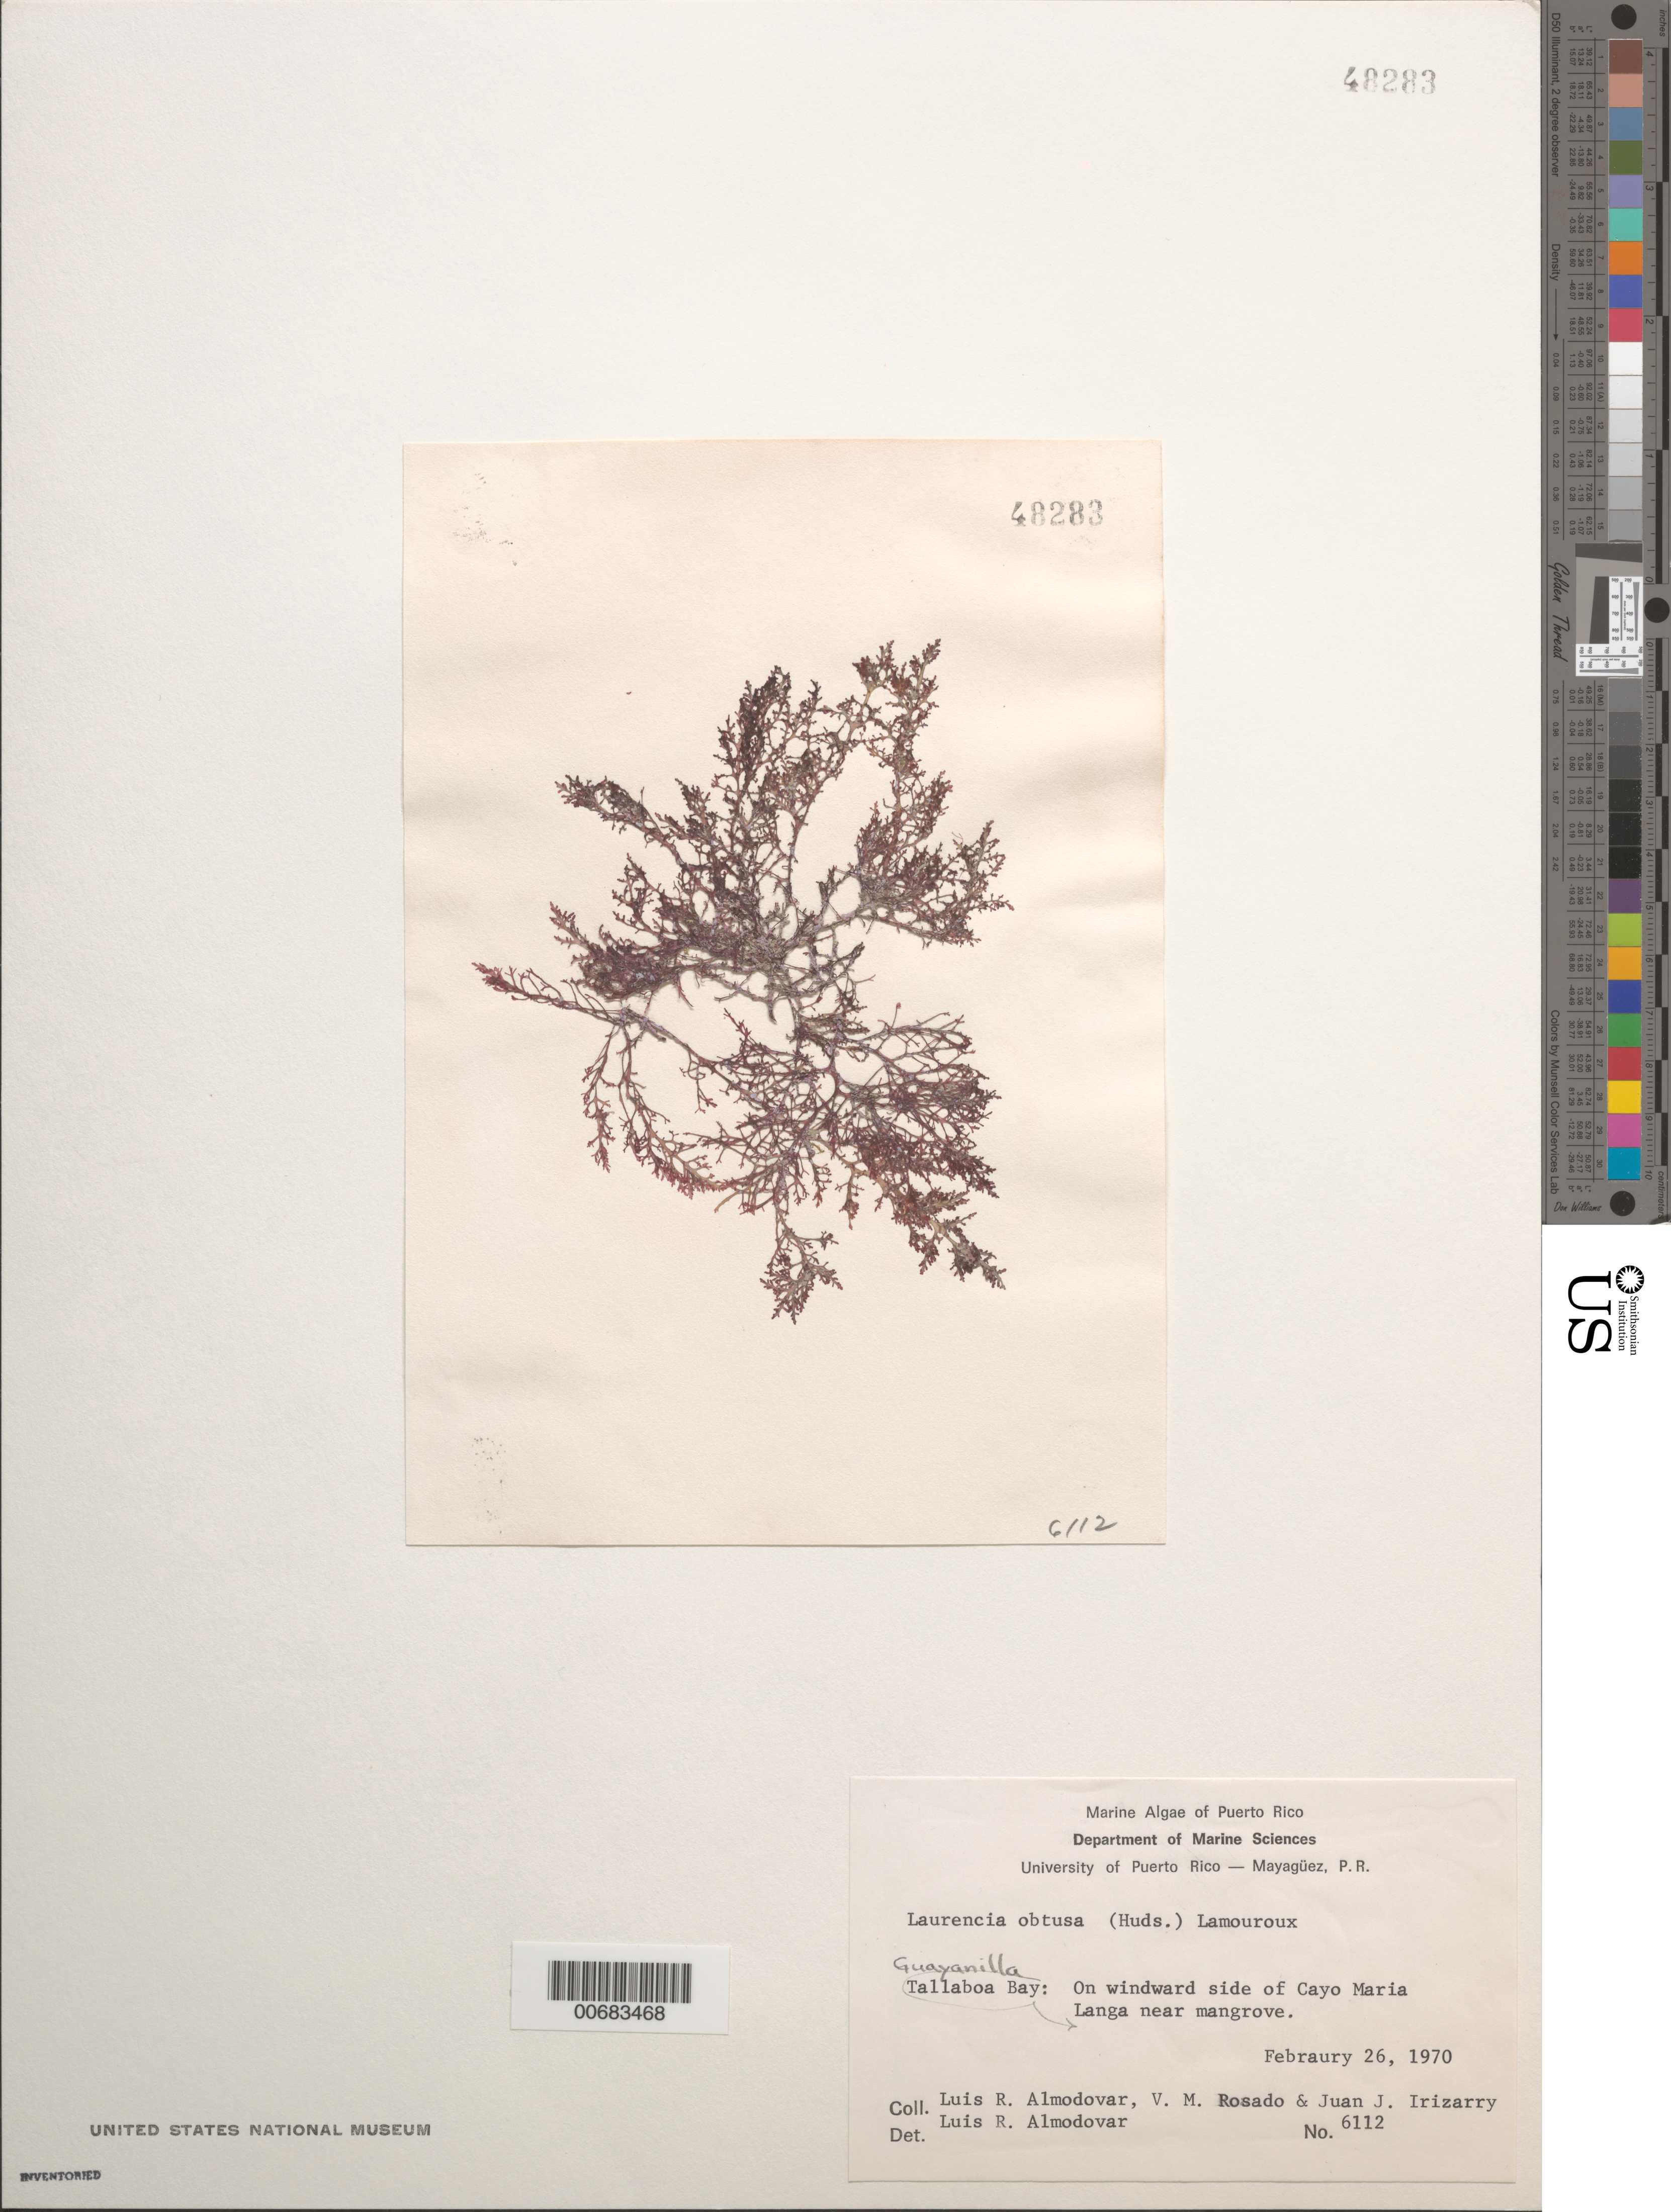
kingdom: Plantae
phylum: Rhodophyta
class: Florideophyceae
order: Ceramiales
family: Rhodomelaceae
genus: Laurencia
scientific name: Laurencia obtusa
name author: (Huds.) J.V.Lamouroux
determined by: Almodovar, L. R.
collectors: L. Almodovar, V. Rosado & J. Irizarry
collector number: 6112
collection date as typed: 26 Feb 1970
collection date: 1970-02-26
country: Puerto Rico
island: Cayo Maria Langa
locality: Tallaboa Bay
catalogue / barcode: US 48283